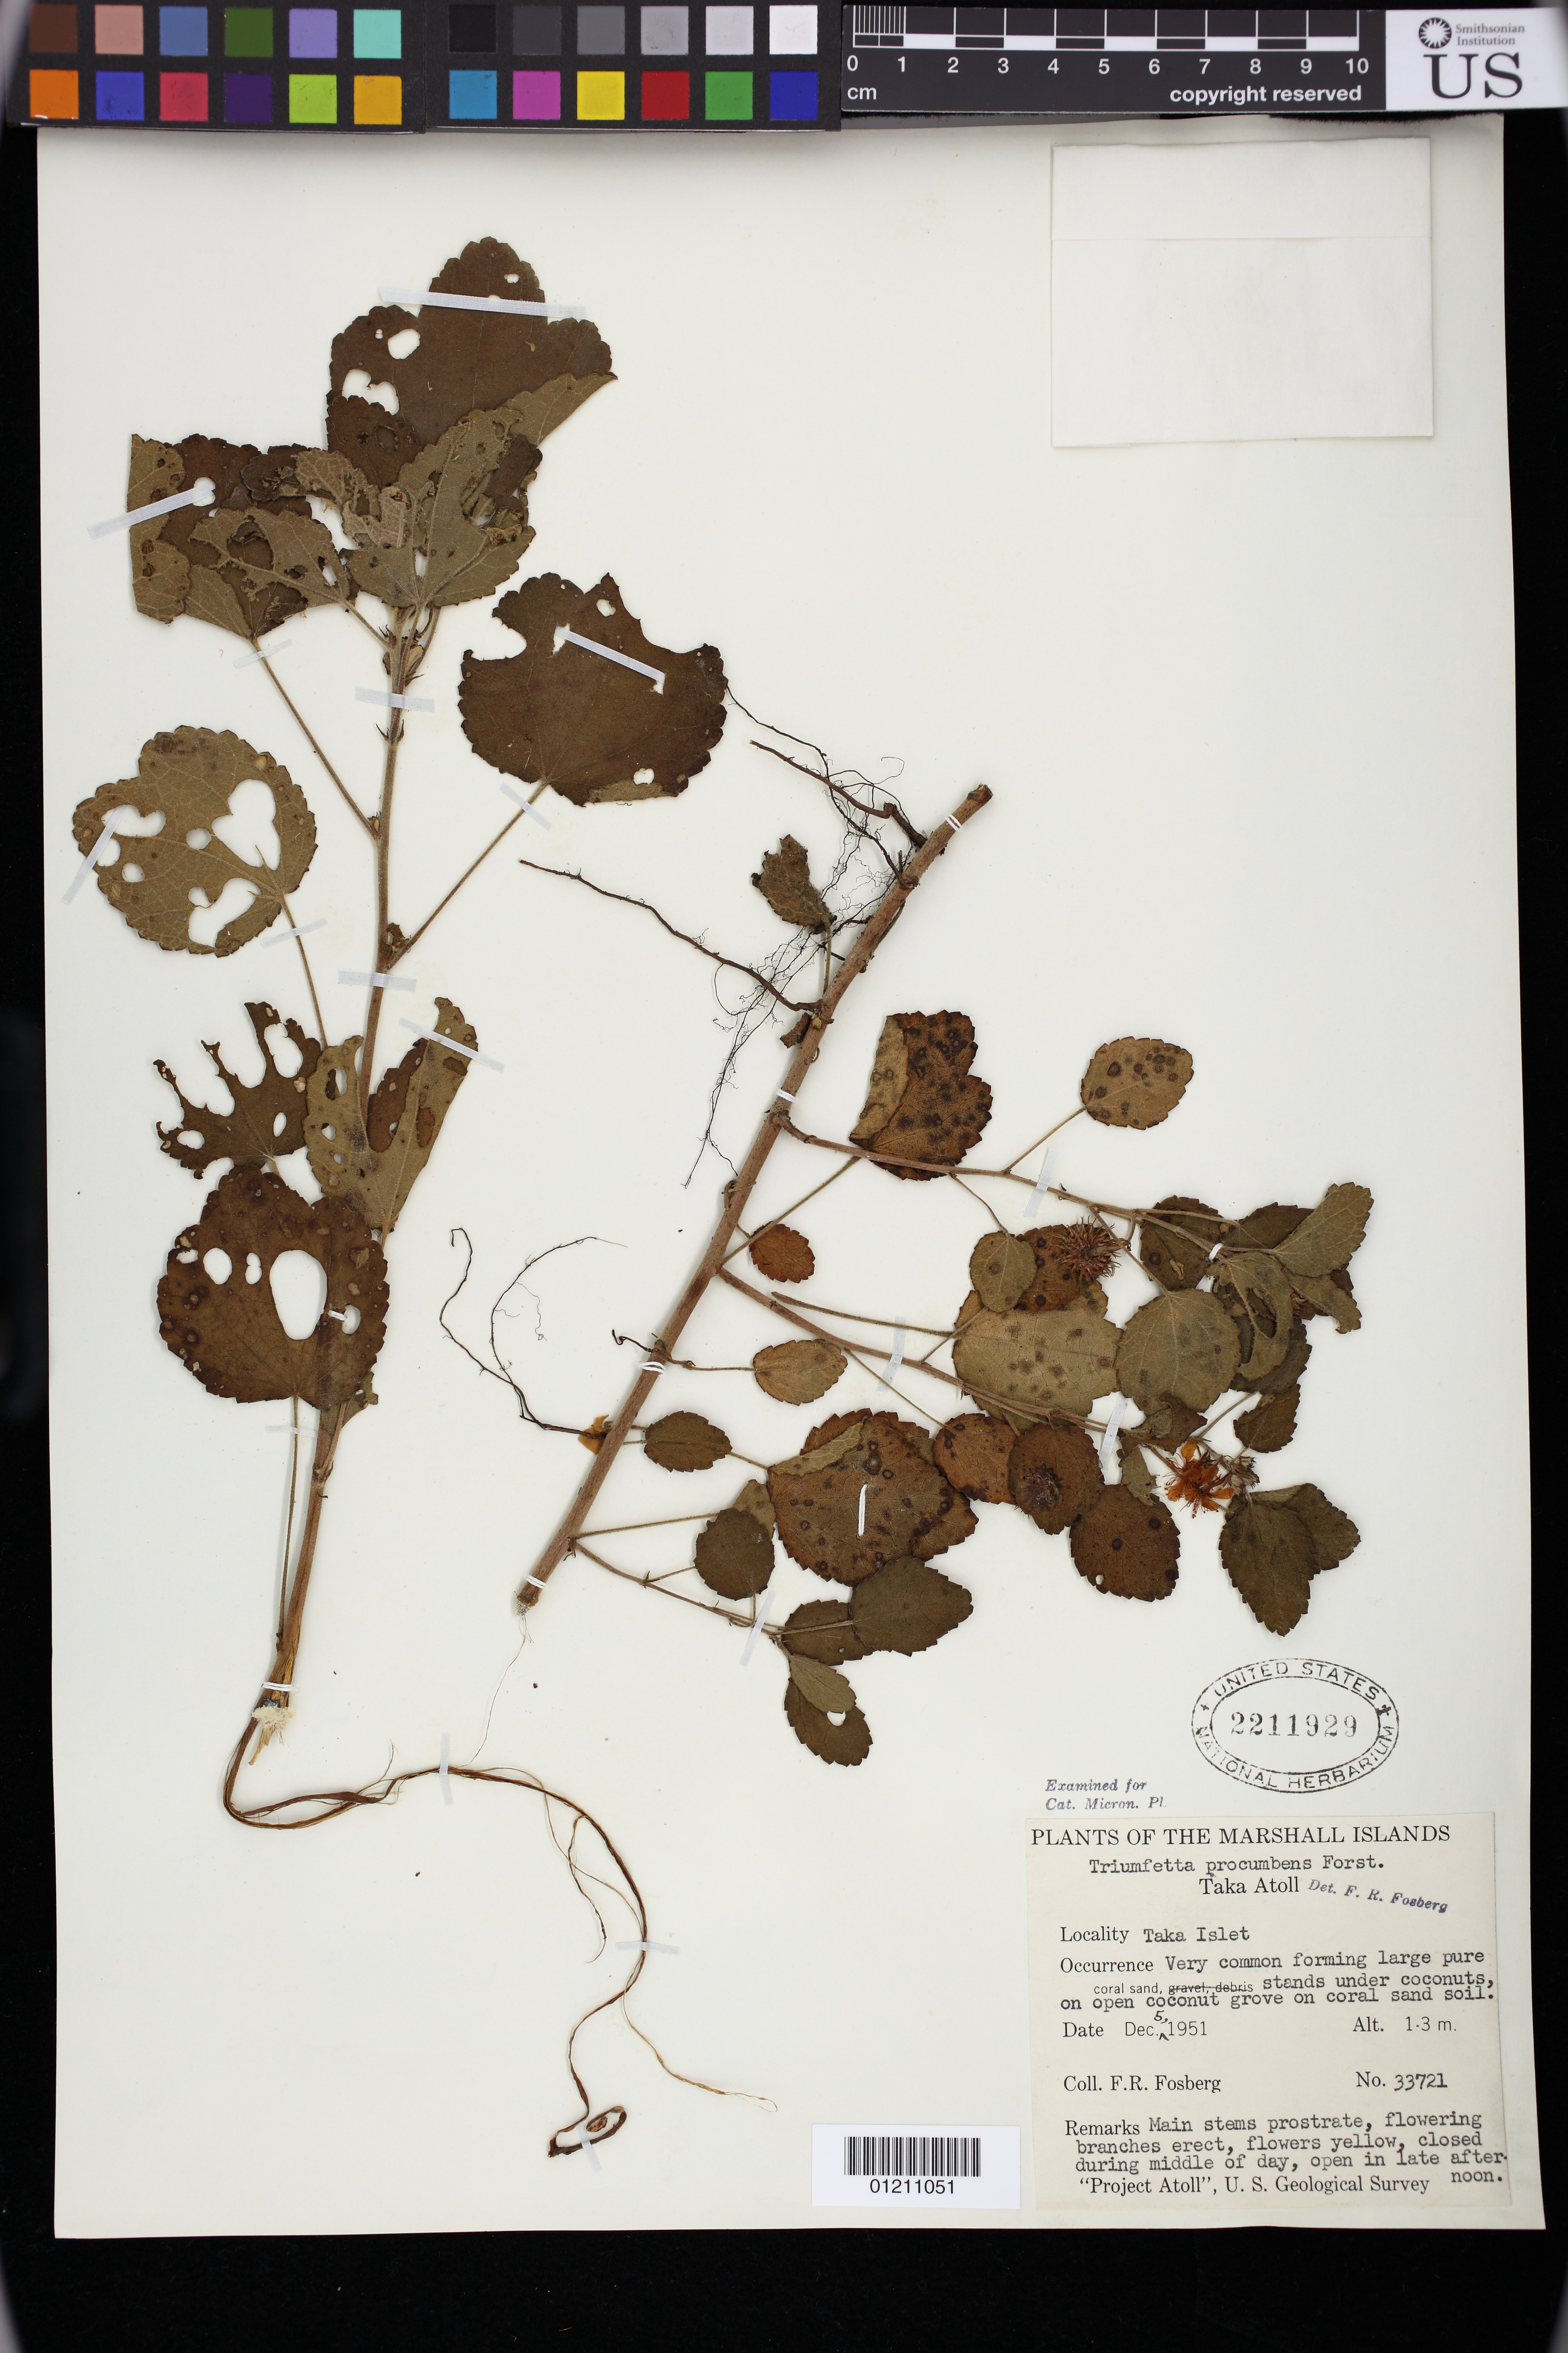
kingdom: Plantae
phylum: Tracheophyta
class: Magnoliopsida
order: Malvales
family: Malvaceae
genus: Triumfetta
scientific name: Triumfetta procumbens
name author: G. Forst.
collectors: F. R. Fosberg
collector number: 33721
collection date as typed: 12 May 1951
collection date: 1951-05-12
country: Marshall Islands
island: Taka Atoll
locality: Marshall Islands: Taka Atoll, Taka Islet.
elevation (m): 1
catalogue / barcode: US 2211929